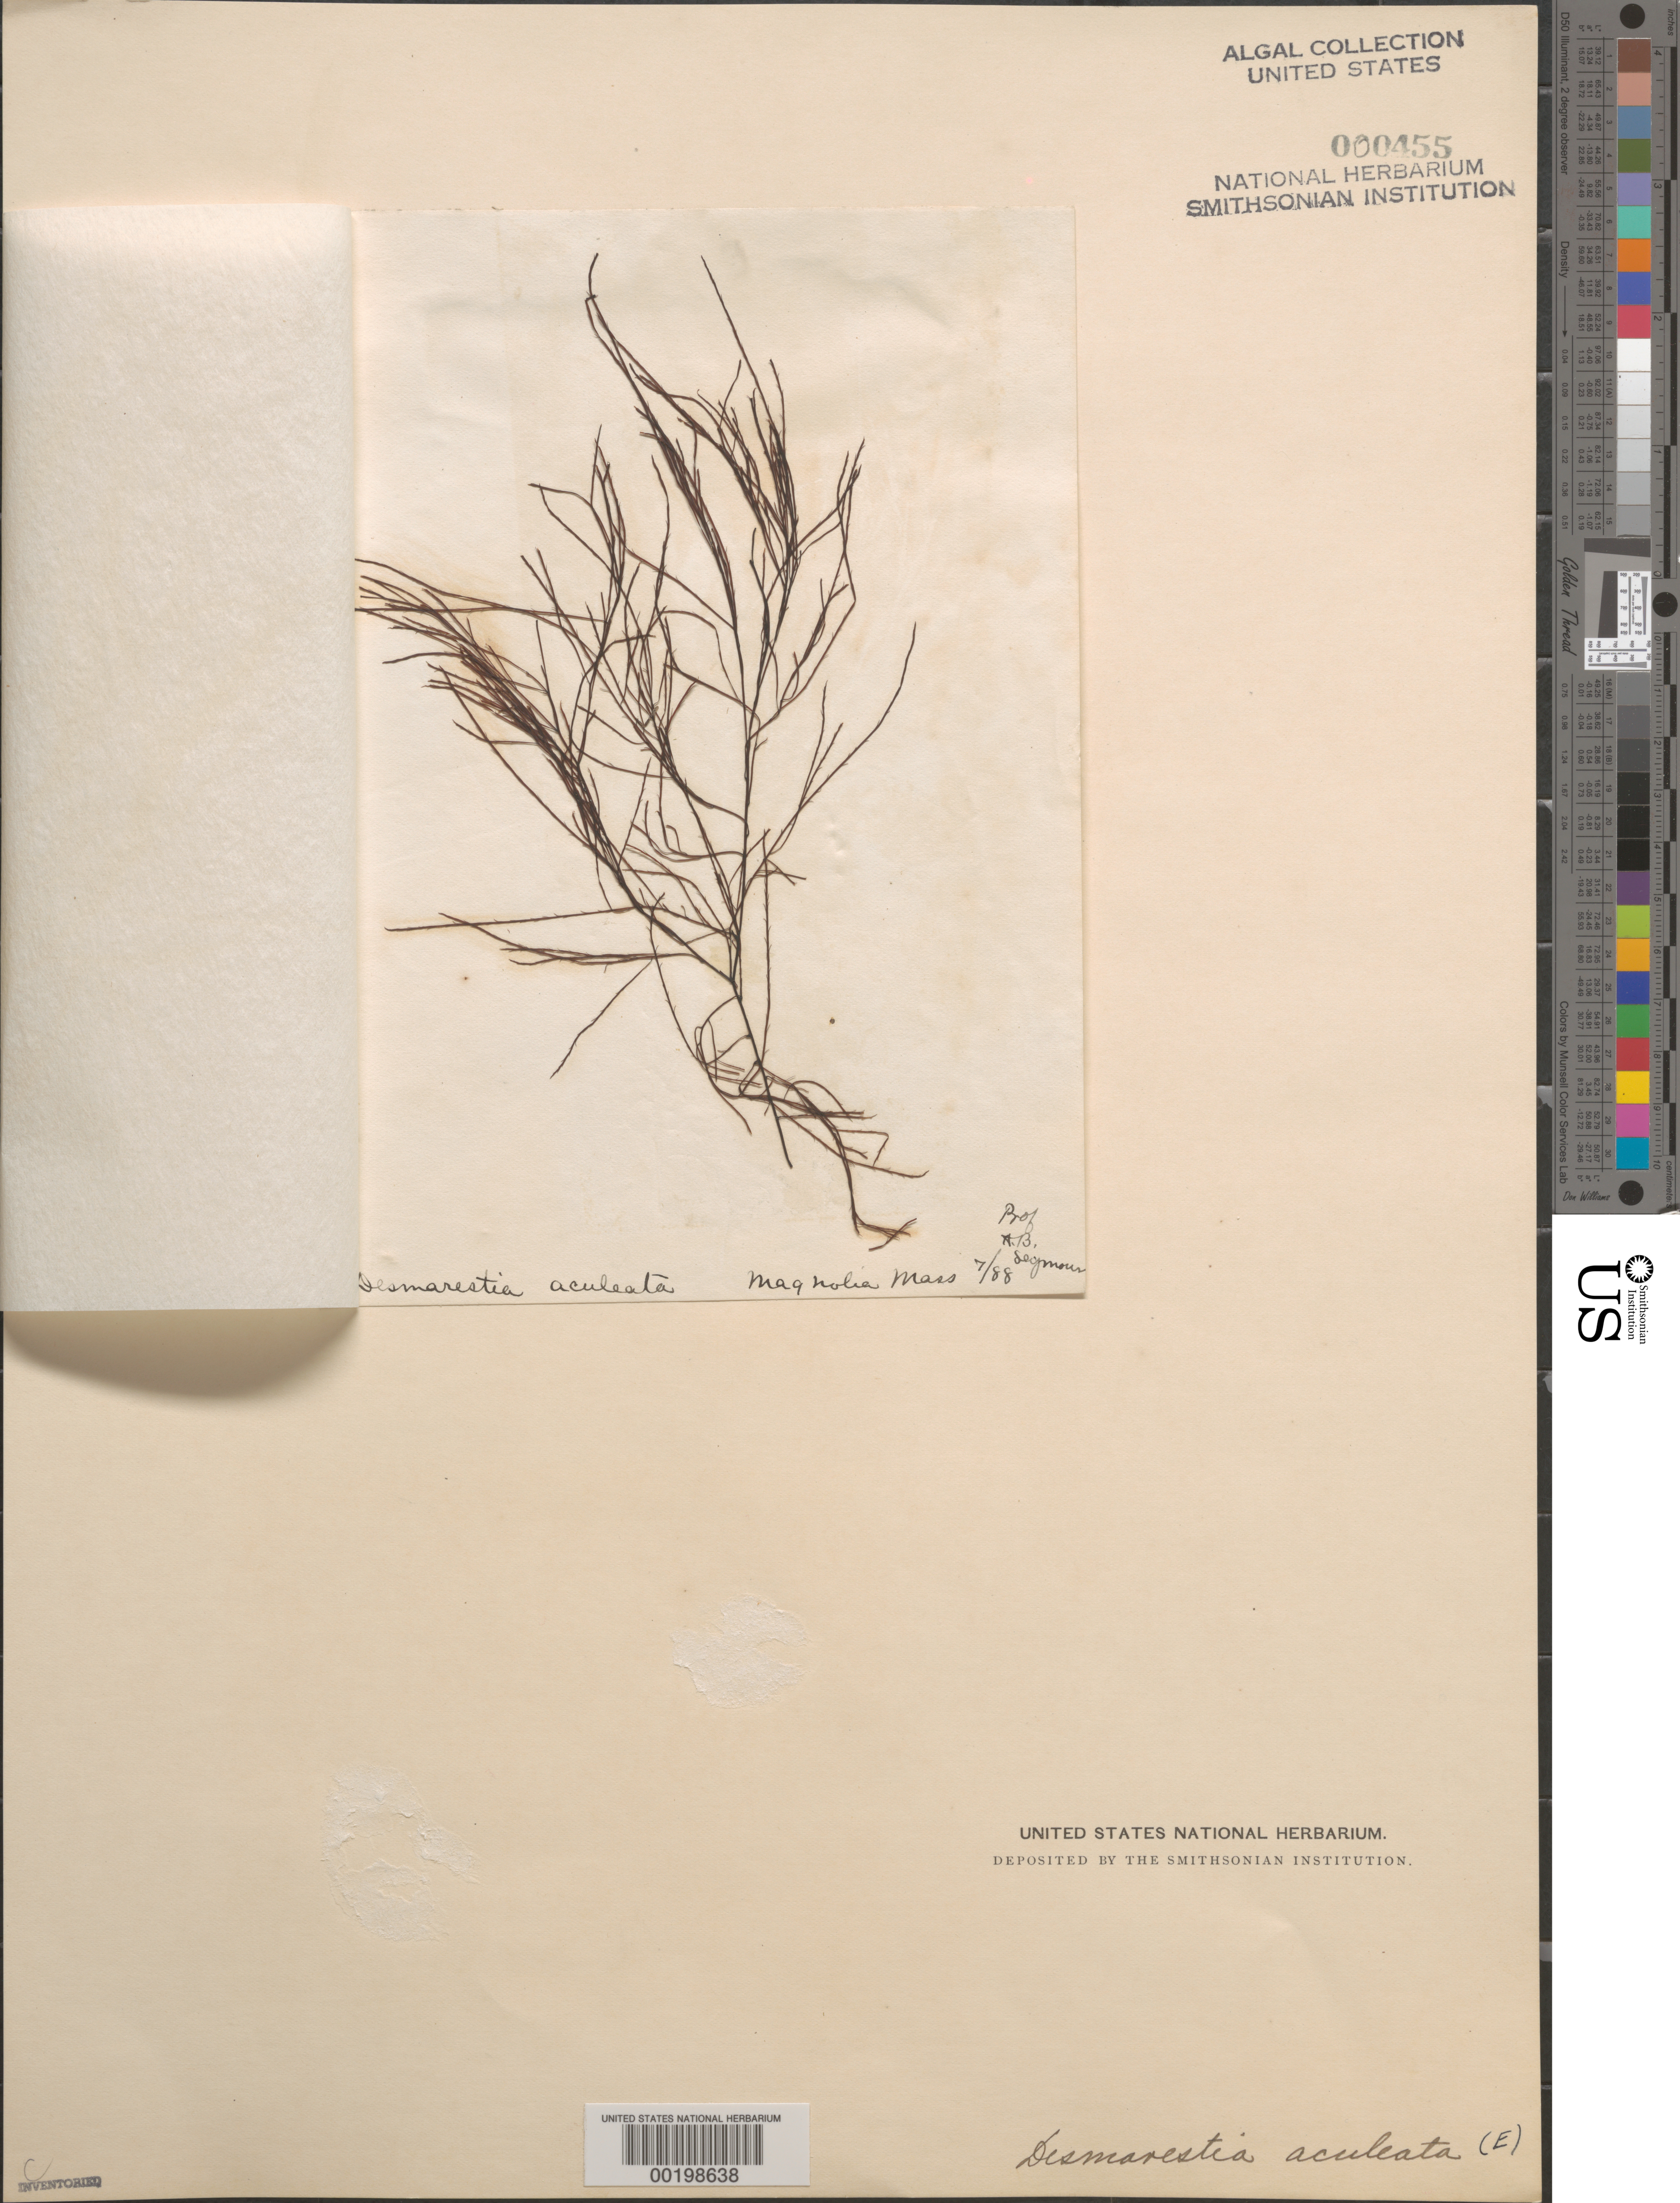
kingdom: Chromista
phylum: Ochrophyta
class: Phaeophyceae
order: Desmarestiales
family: Desmarestiaceae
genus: Desmarestia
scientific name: Desmarestia aculeata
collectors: A. Seymour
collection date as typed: Jul 1888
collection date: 1888-07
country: United States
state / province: Massachusetts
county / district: Essex County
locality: Magnolia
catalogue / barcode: US 455